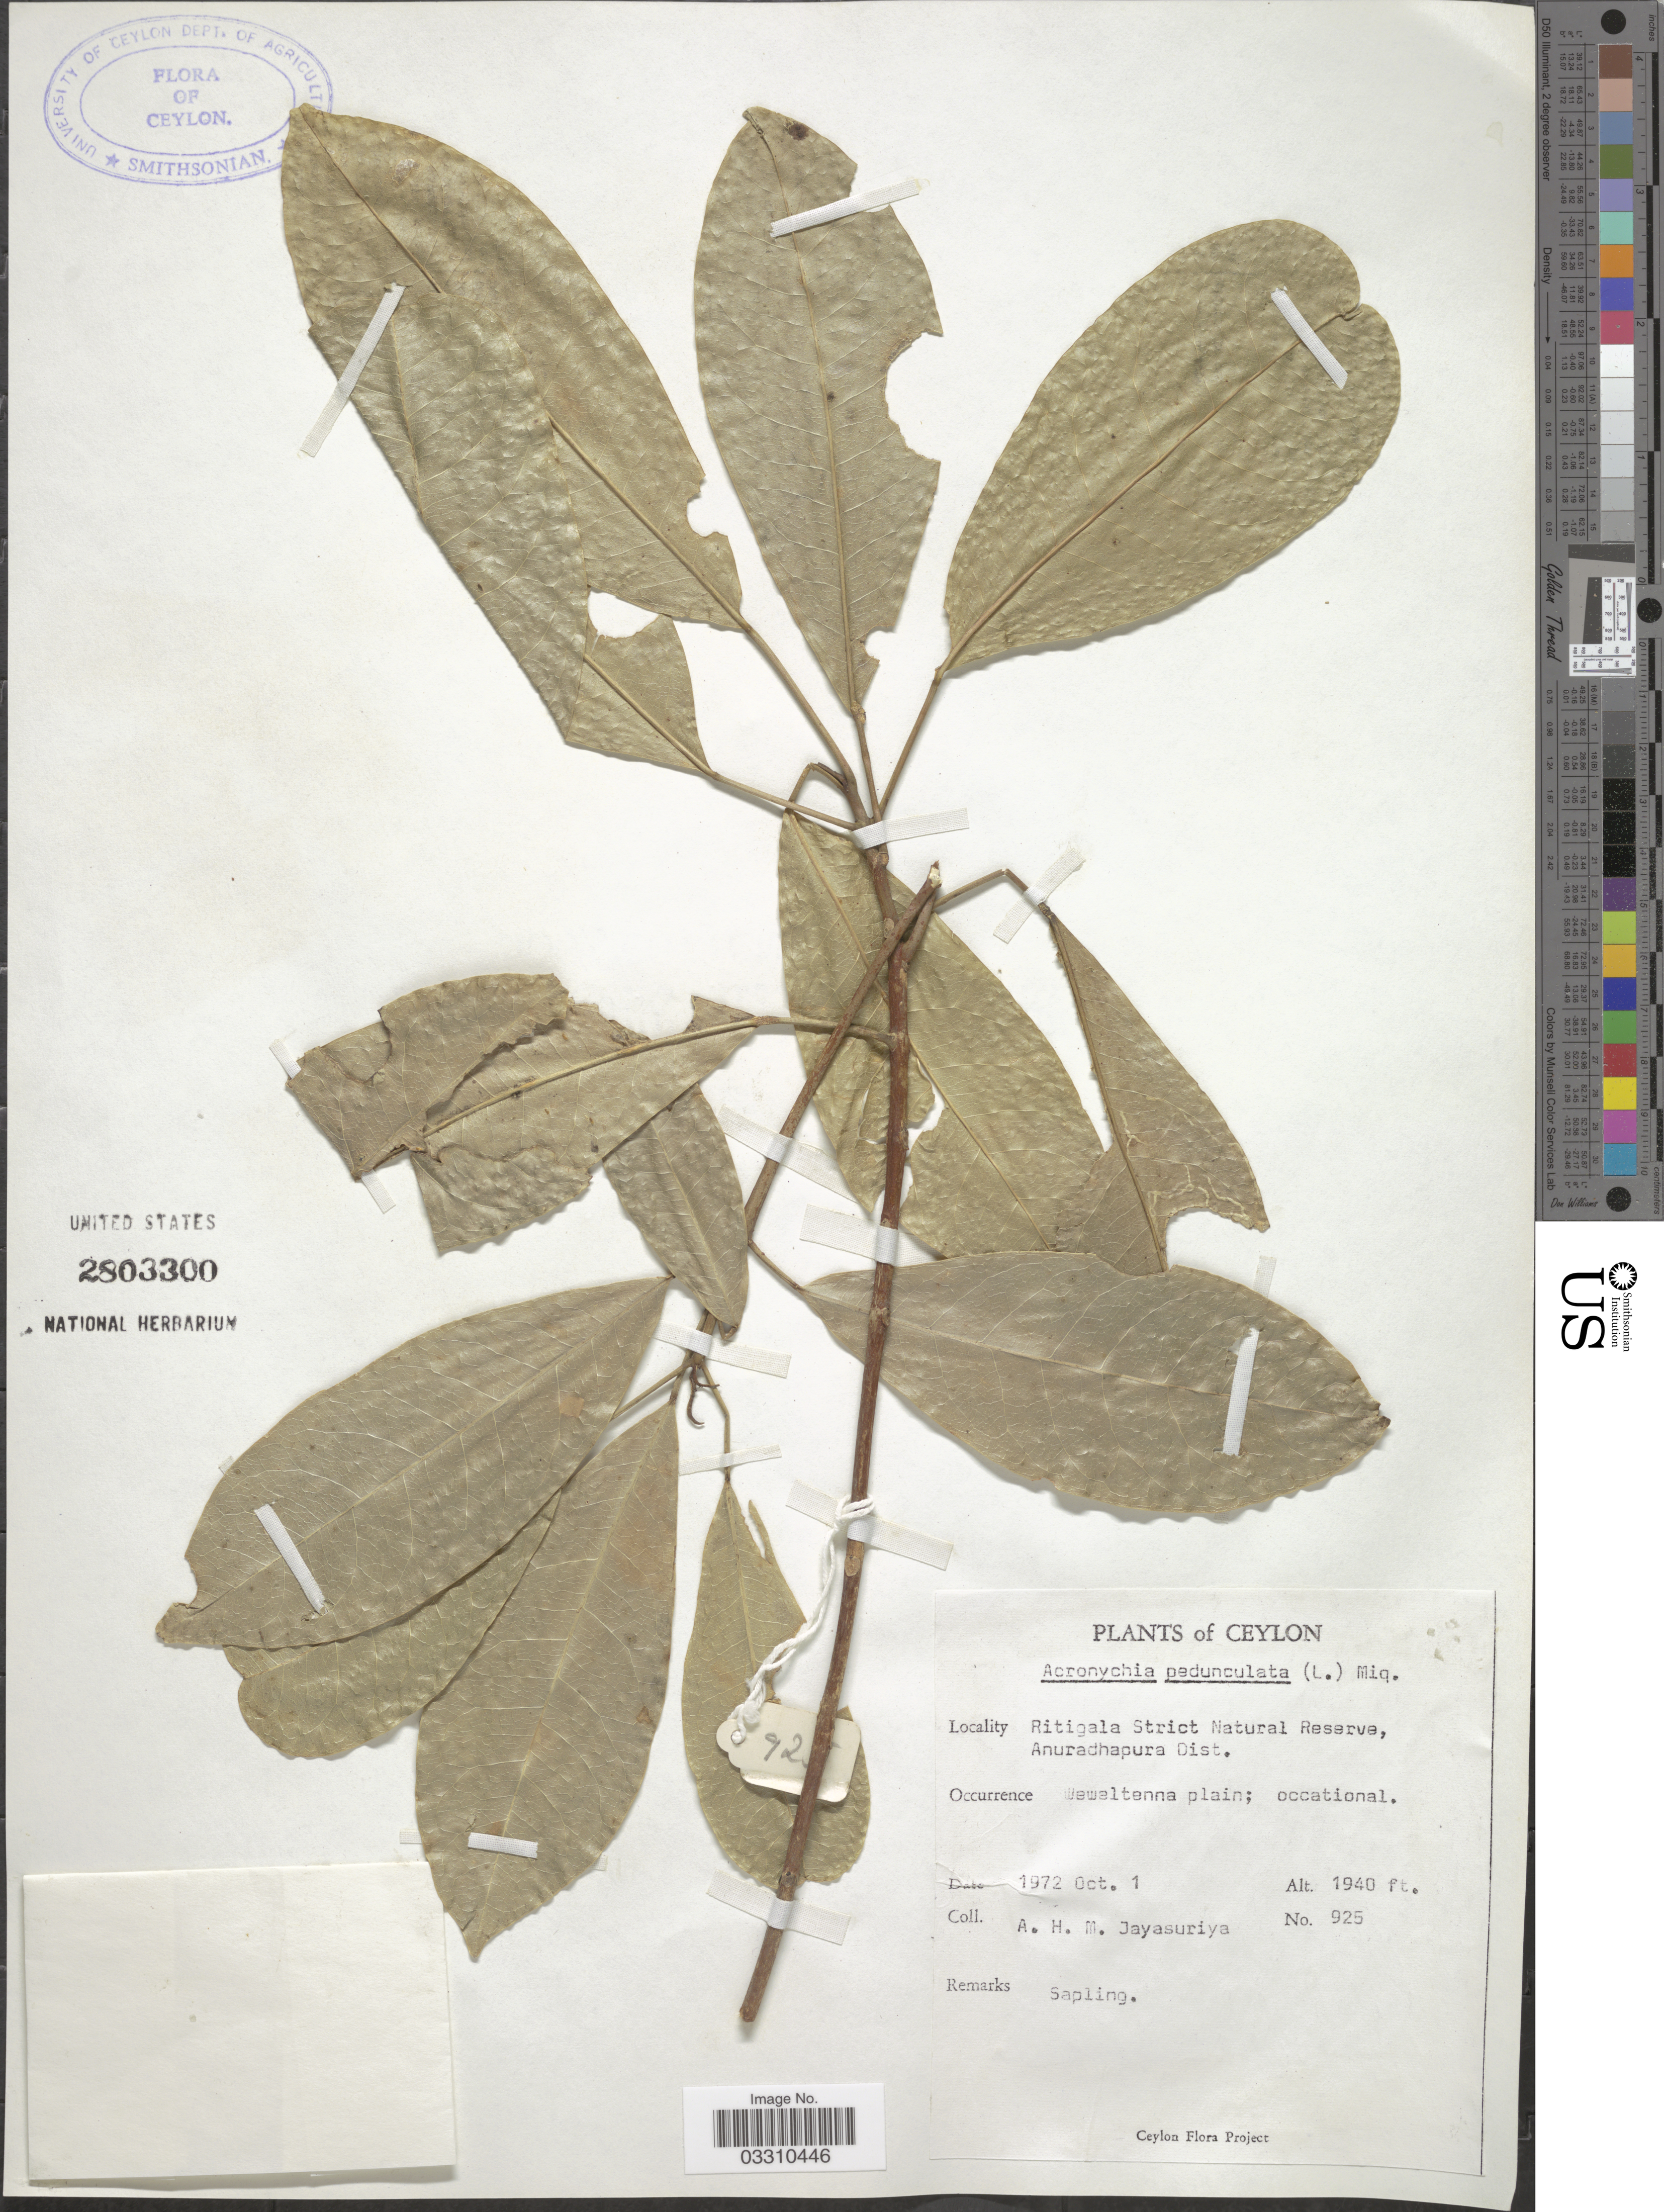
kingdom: Plantae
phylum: Tracheophyta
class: Magnoliopsida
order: Sapindales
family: Rutaceae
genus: Acronychia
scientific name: Acronychia pedunculata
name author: (L.) Miq.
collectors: A. H. Jayasuriya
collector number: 925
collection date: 1972-10-01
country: Sri Lanka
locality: Ceylon, Ritigala Strict Natural Reserve, Anuradhapura Dist. Weweltenna plain.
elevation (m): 591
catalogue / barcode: US 2803300